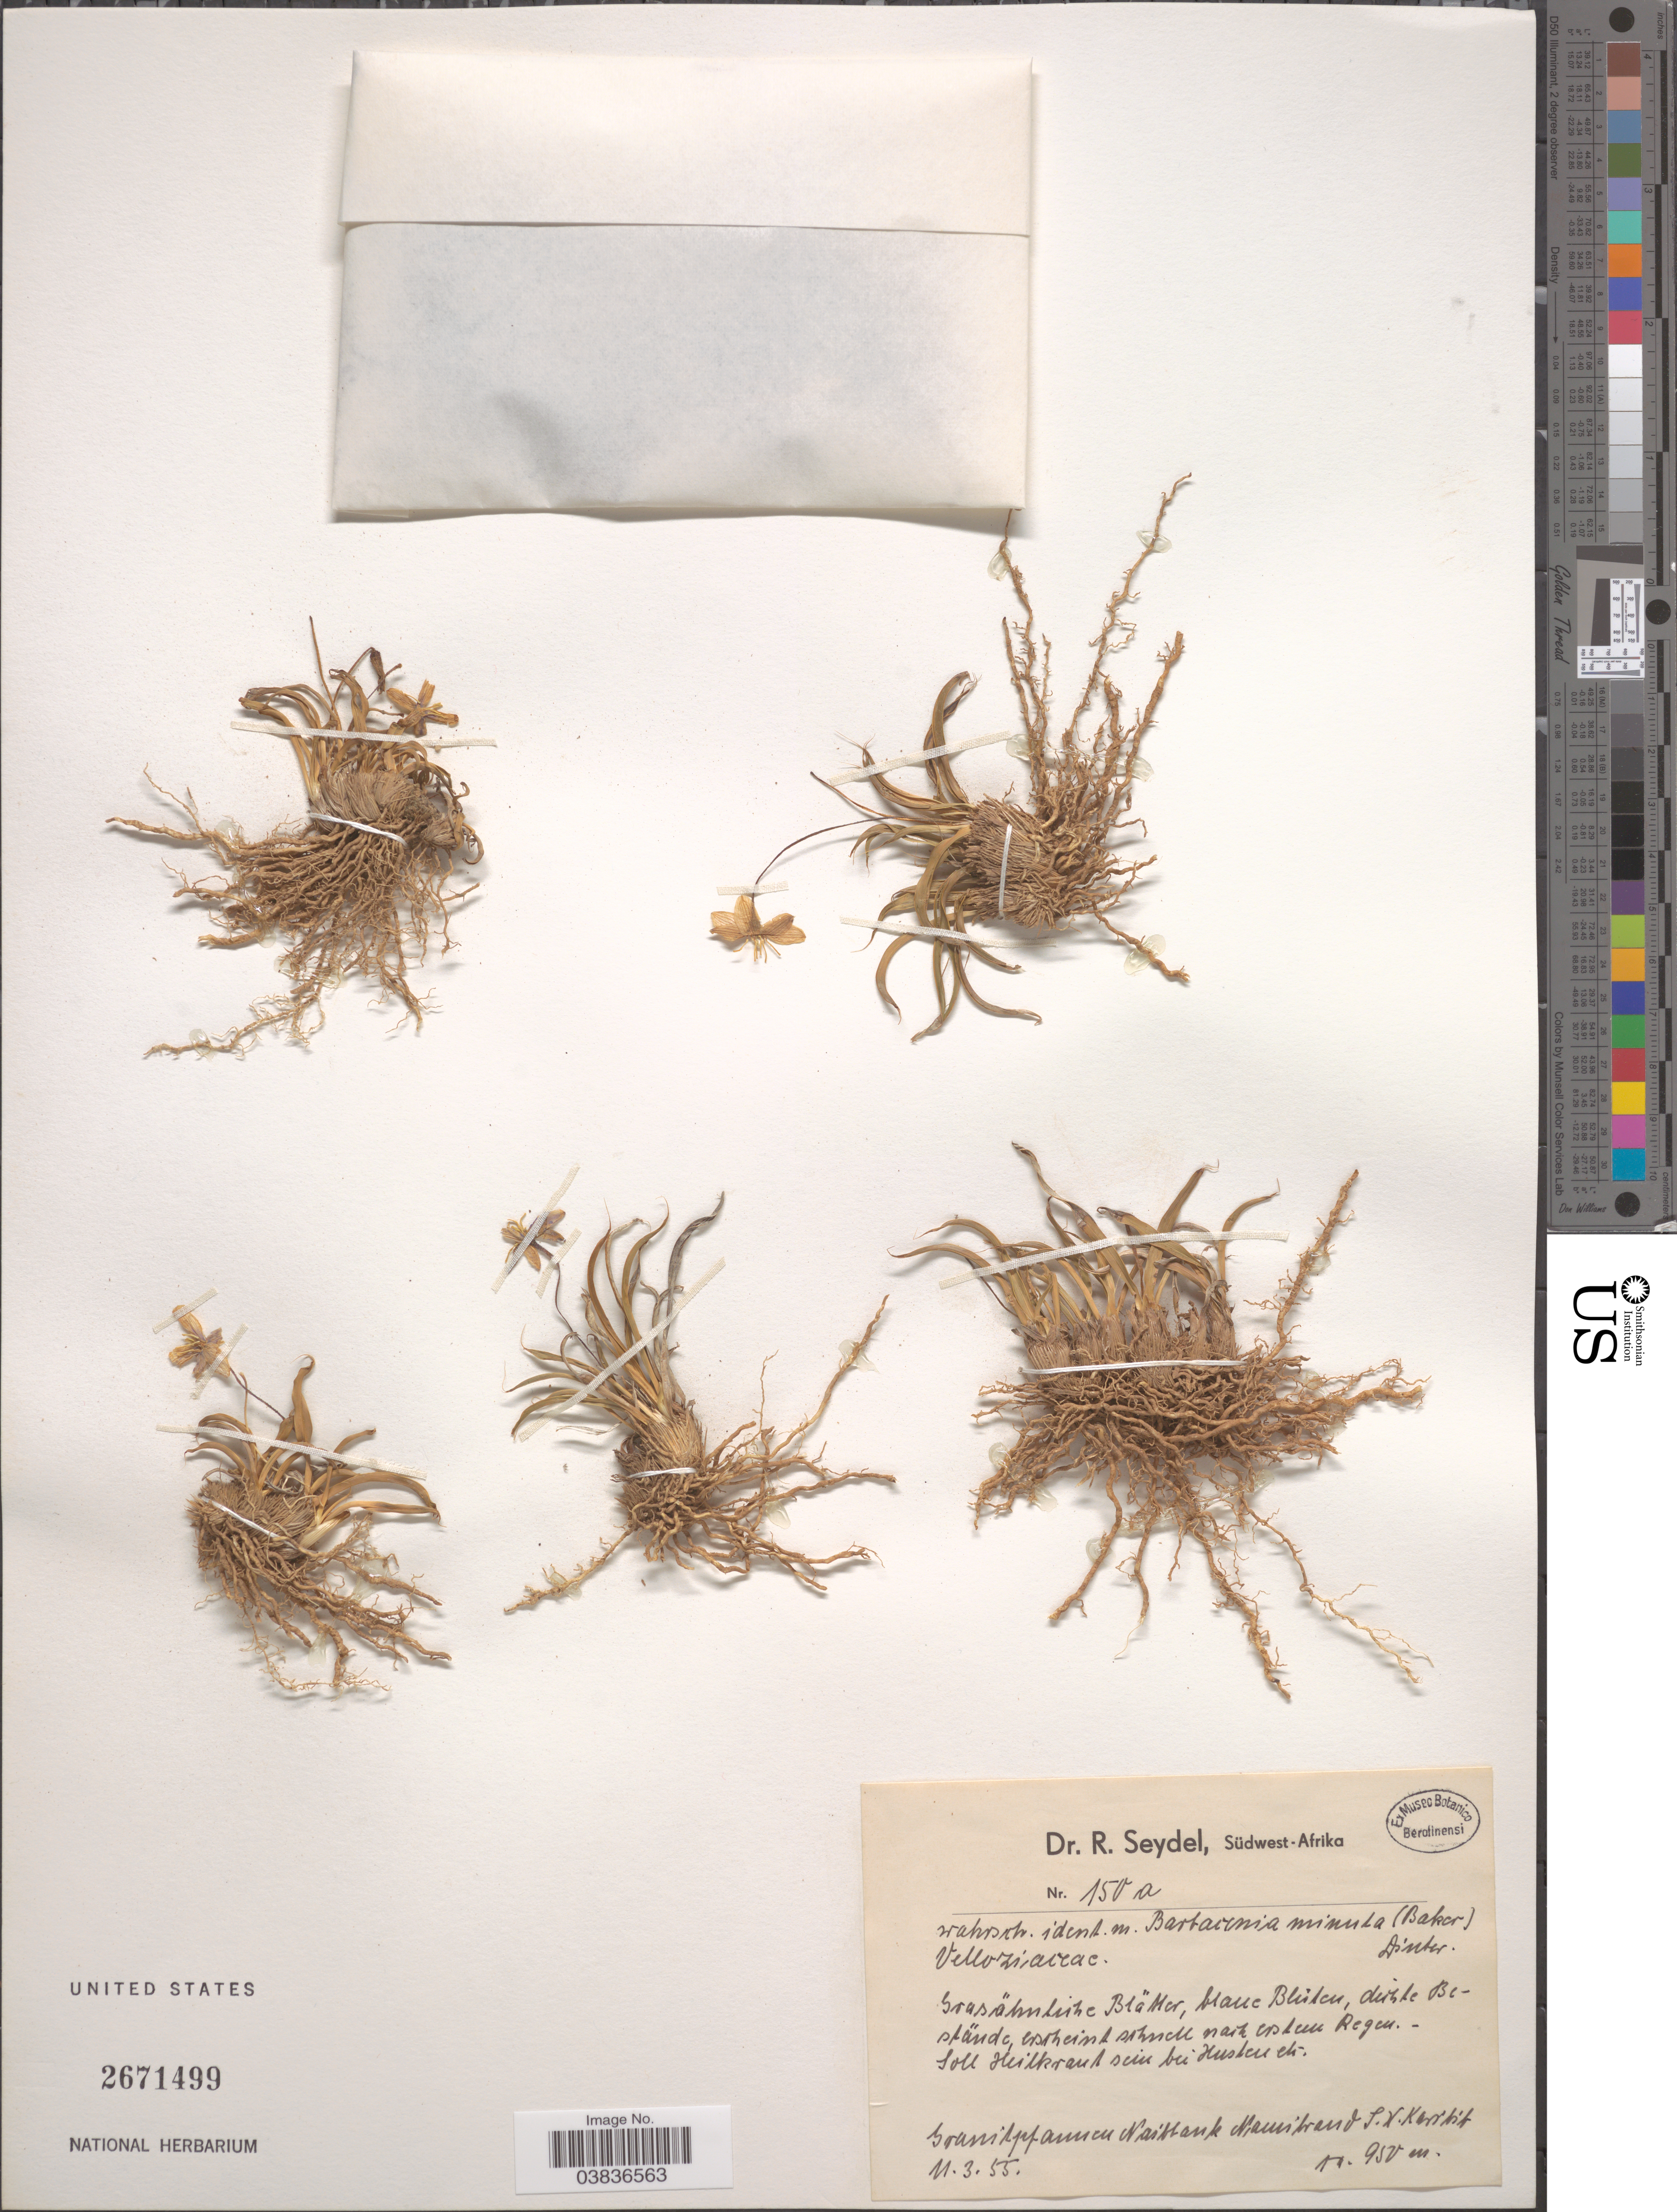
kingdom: Plantae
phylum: Tracheophyta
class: Liliopsida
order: Pandanales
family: Velloziaceae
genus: Xerophyta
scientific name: Xerophyta humilis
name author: (Baker) Durand & Schinz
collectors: R. Seydel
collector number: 150a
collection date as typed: Transcribed d/m/y: 11/3/55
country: Namibia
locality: Südwest-Afrika. X.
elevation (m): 950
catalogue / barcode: US 2671499